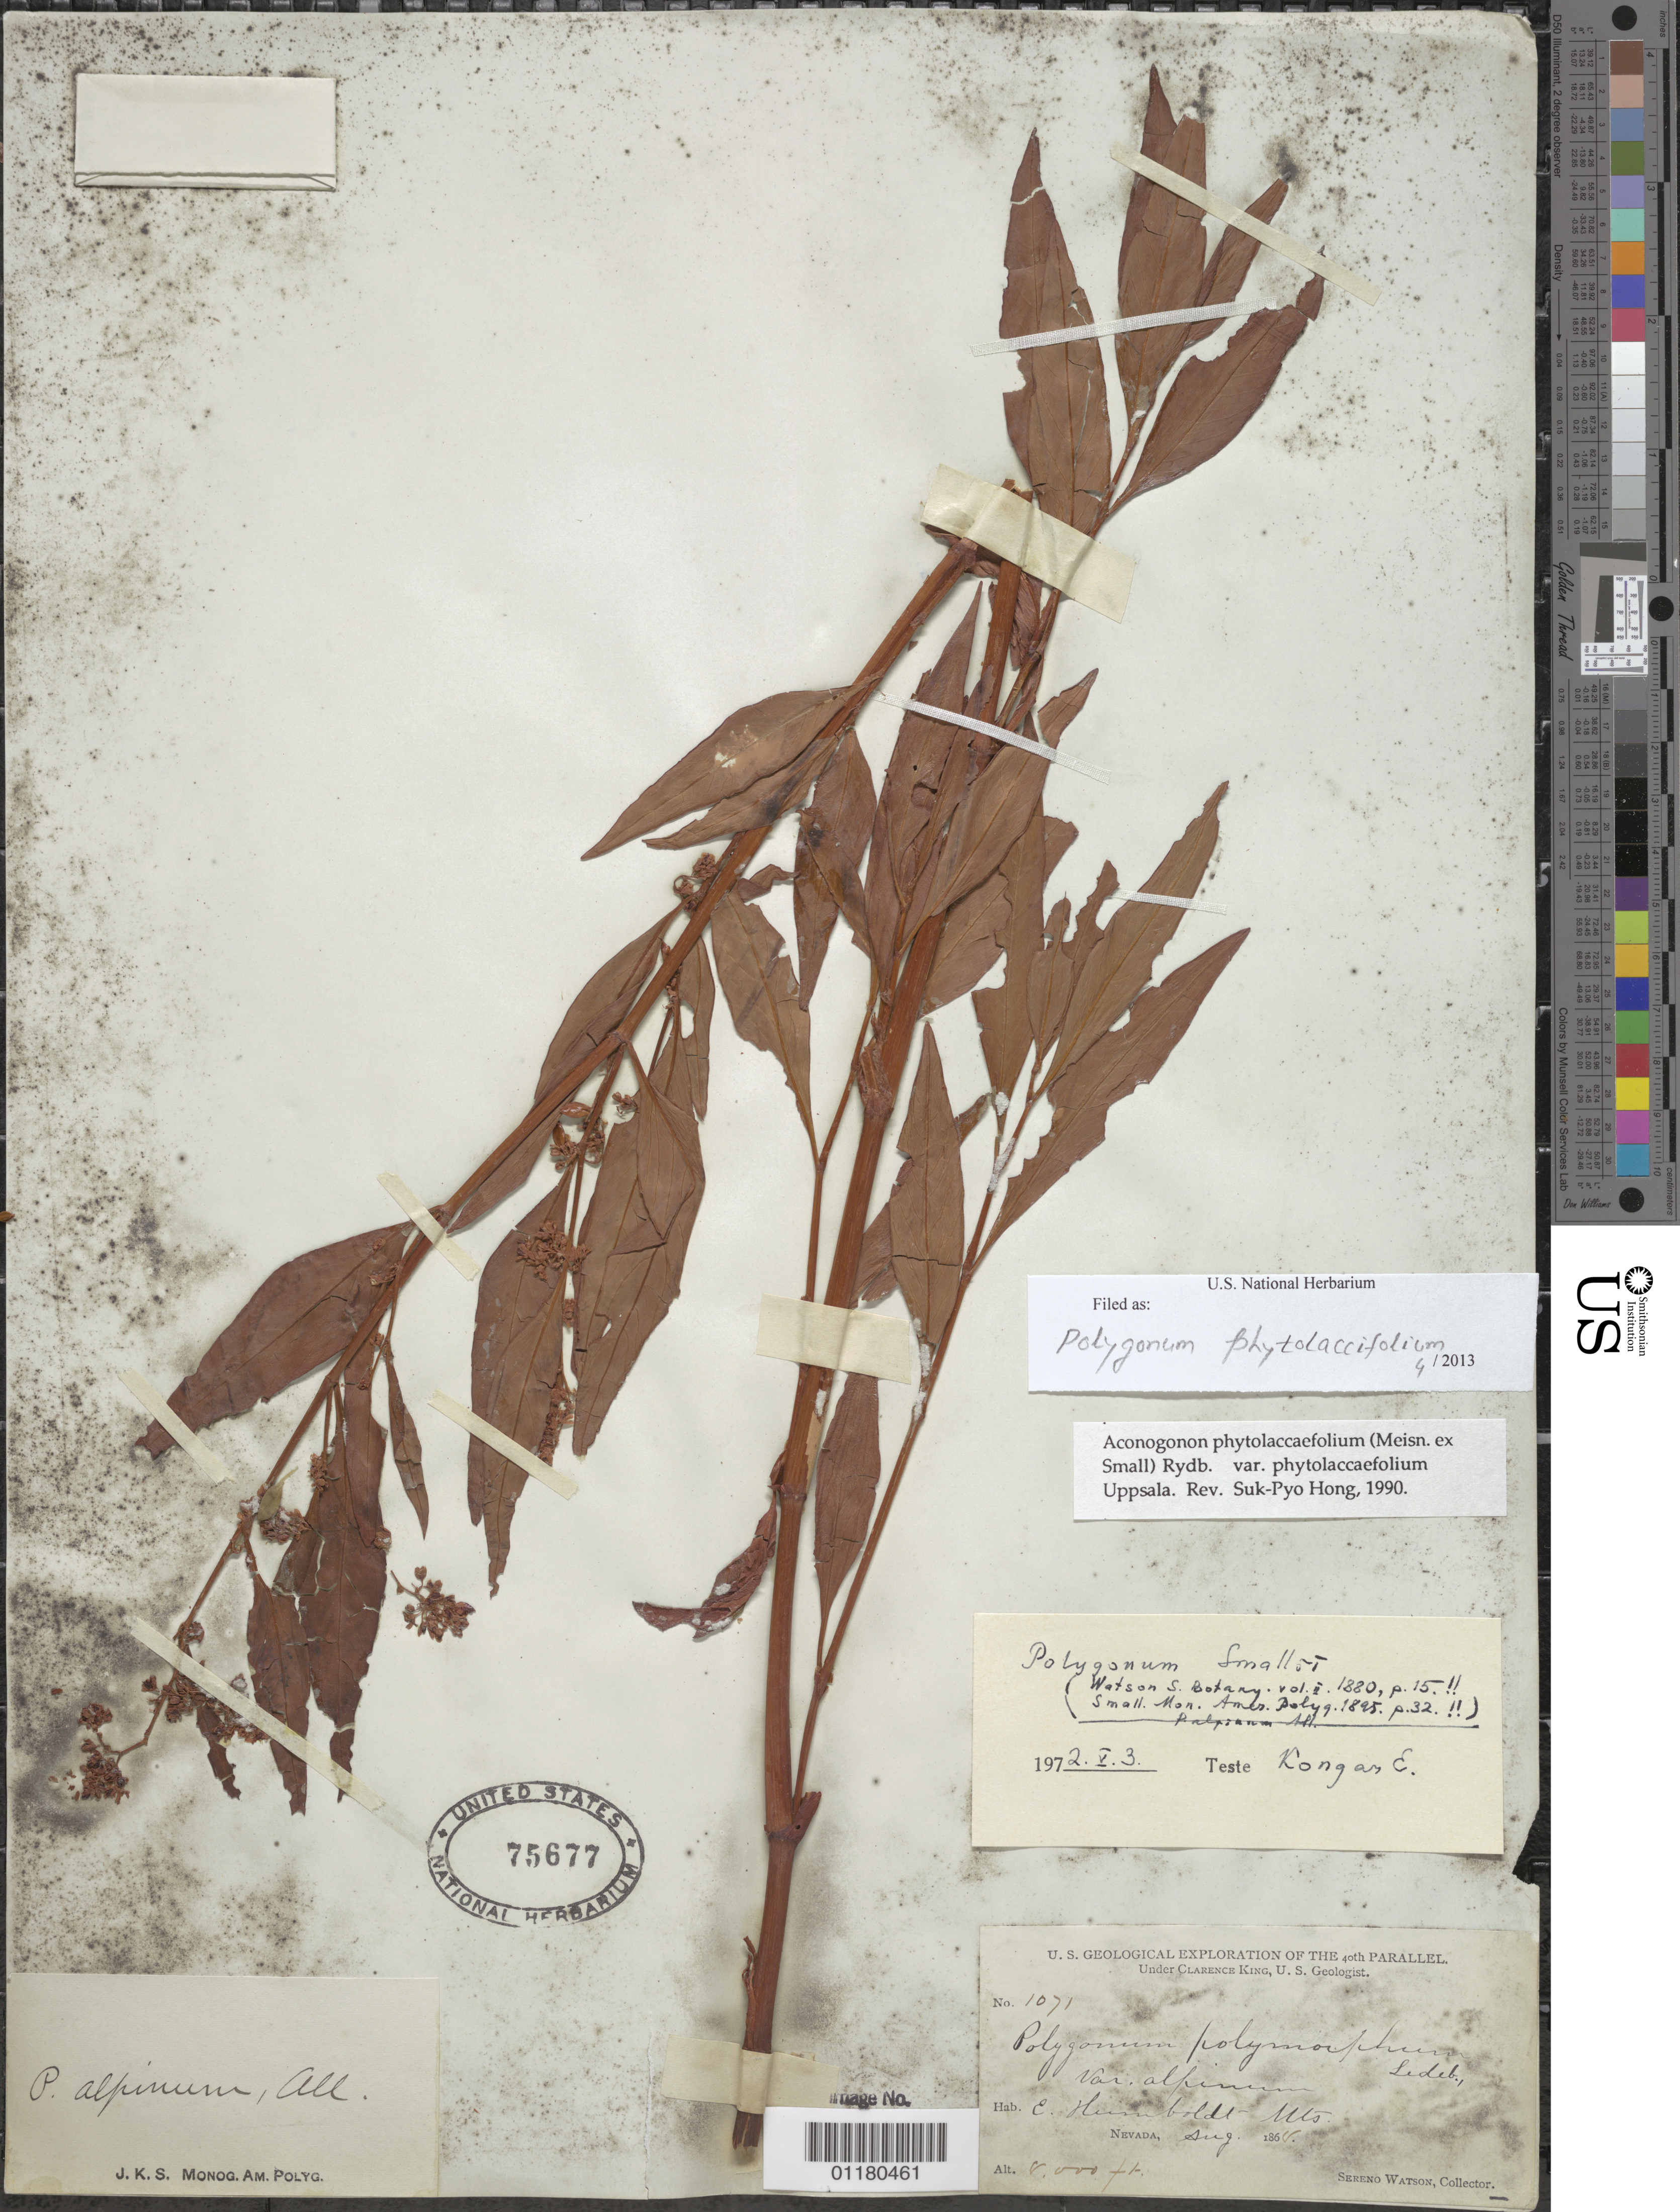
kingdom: Plantae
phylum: Tracheophyta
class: Magnoliopsida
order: Caryophyllales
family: Polygonaceae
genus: Koenigia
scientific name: Koenigia phytolaccifolia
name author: (Meisn. ex Small) T.M. Schust. & Reveal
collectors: S. Watson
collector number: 1071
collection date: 1868-08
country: United States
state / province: Nevada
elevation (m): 2438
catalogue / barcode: US 75677